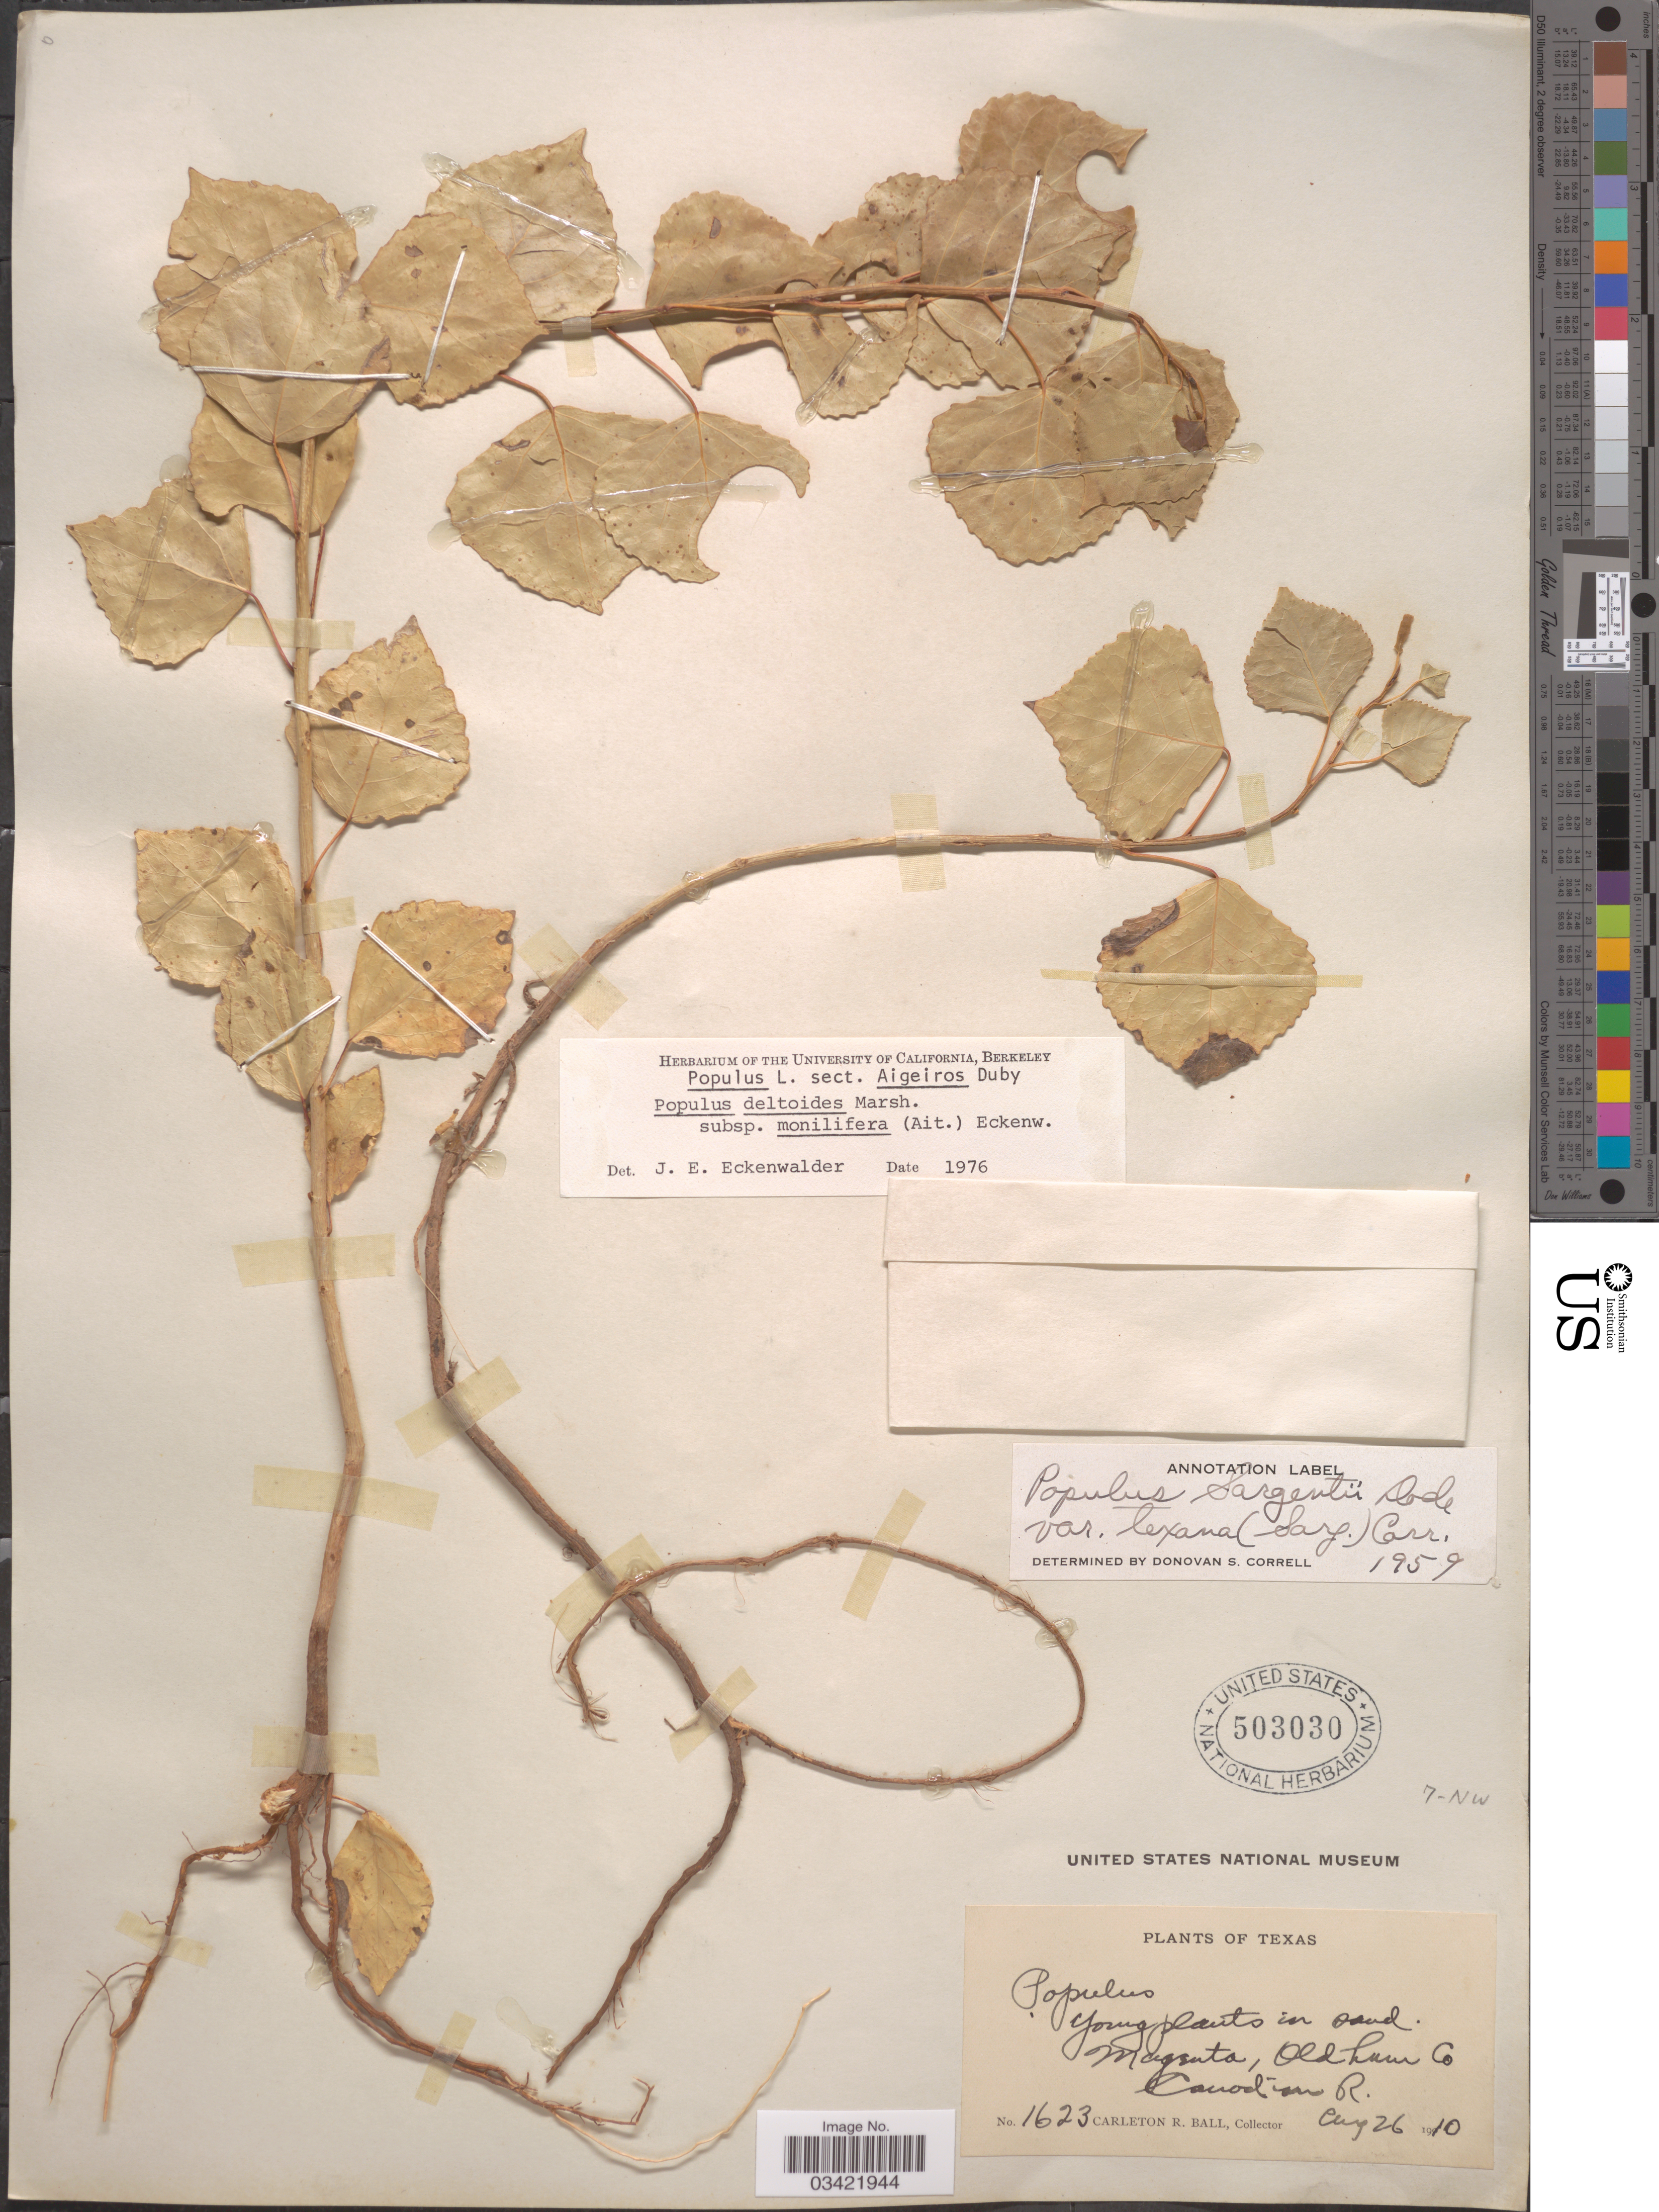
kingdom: Plantae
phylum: Tracheophyta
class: Magnoliopsida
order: Malpighiales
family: Salicaceae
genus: Populus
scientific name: Populus deltoides subsp. monilifera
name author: (Aiton) Eckenw.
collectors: C. R. Ball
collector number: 1623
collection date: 1910-08-26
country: United States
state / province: Texas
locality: Magenta, Oldham Co. Canadian R.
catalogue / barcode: US 503030